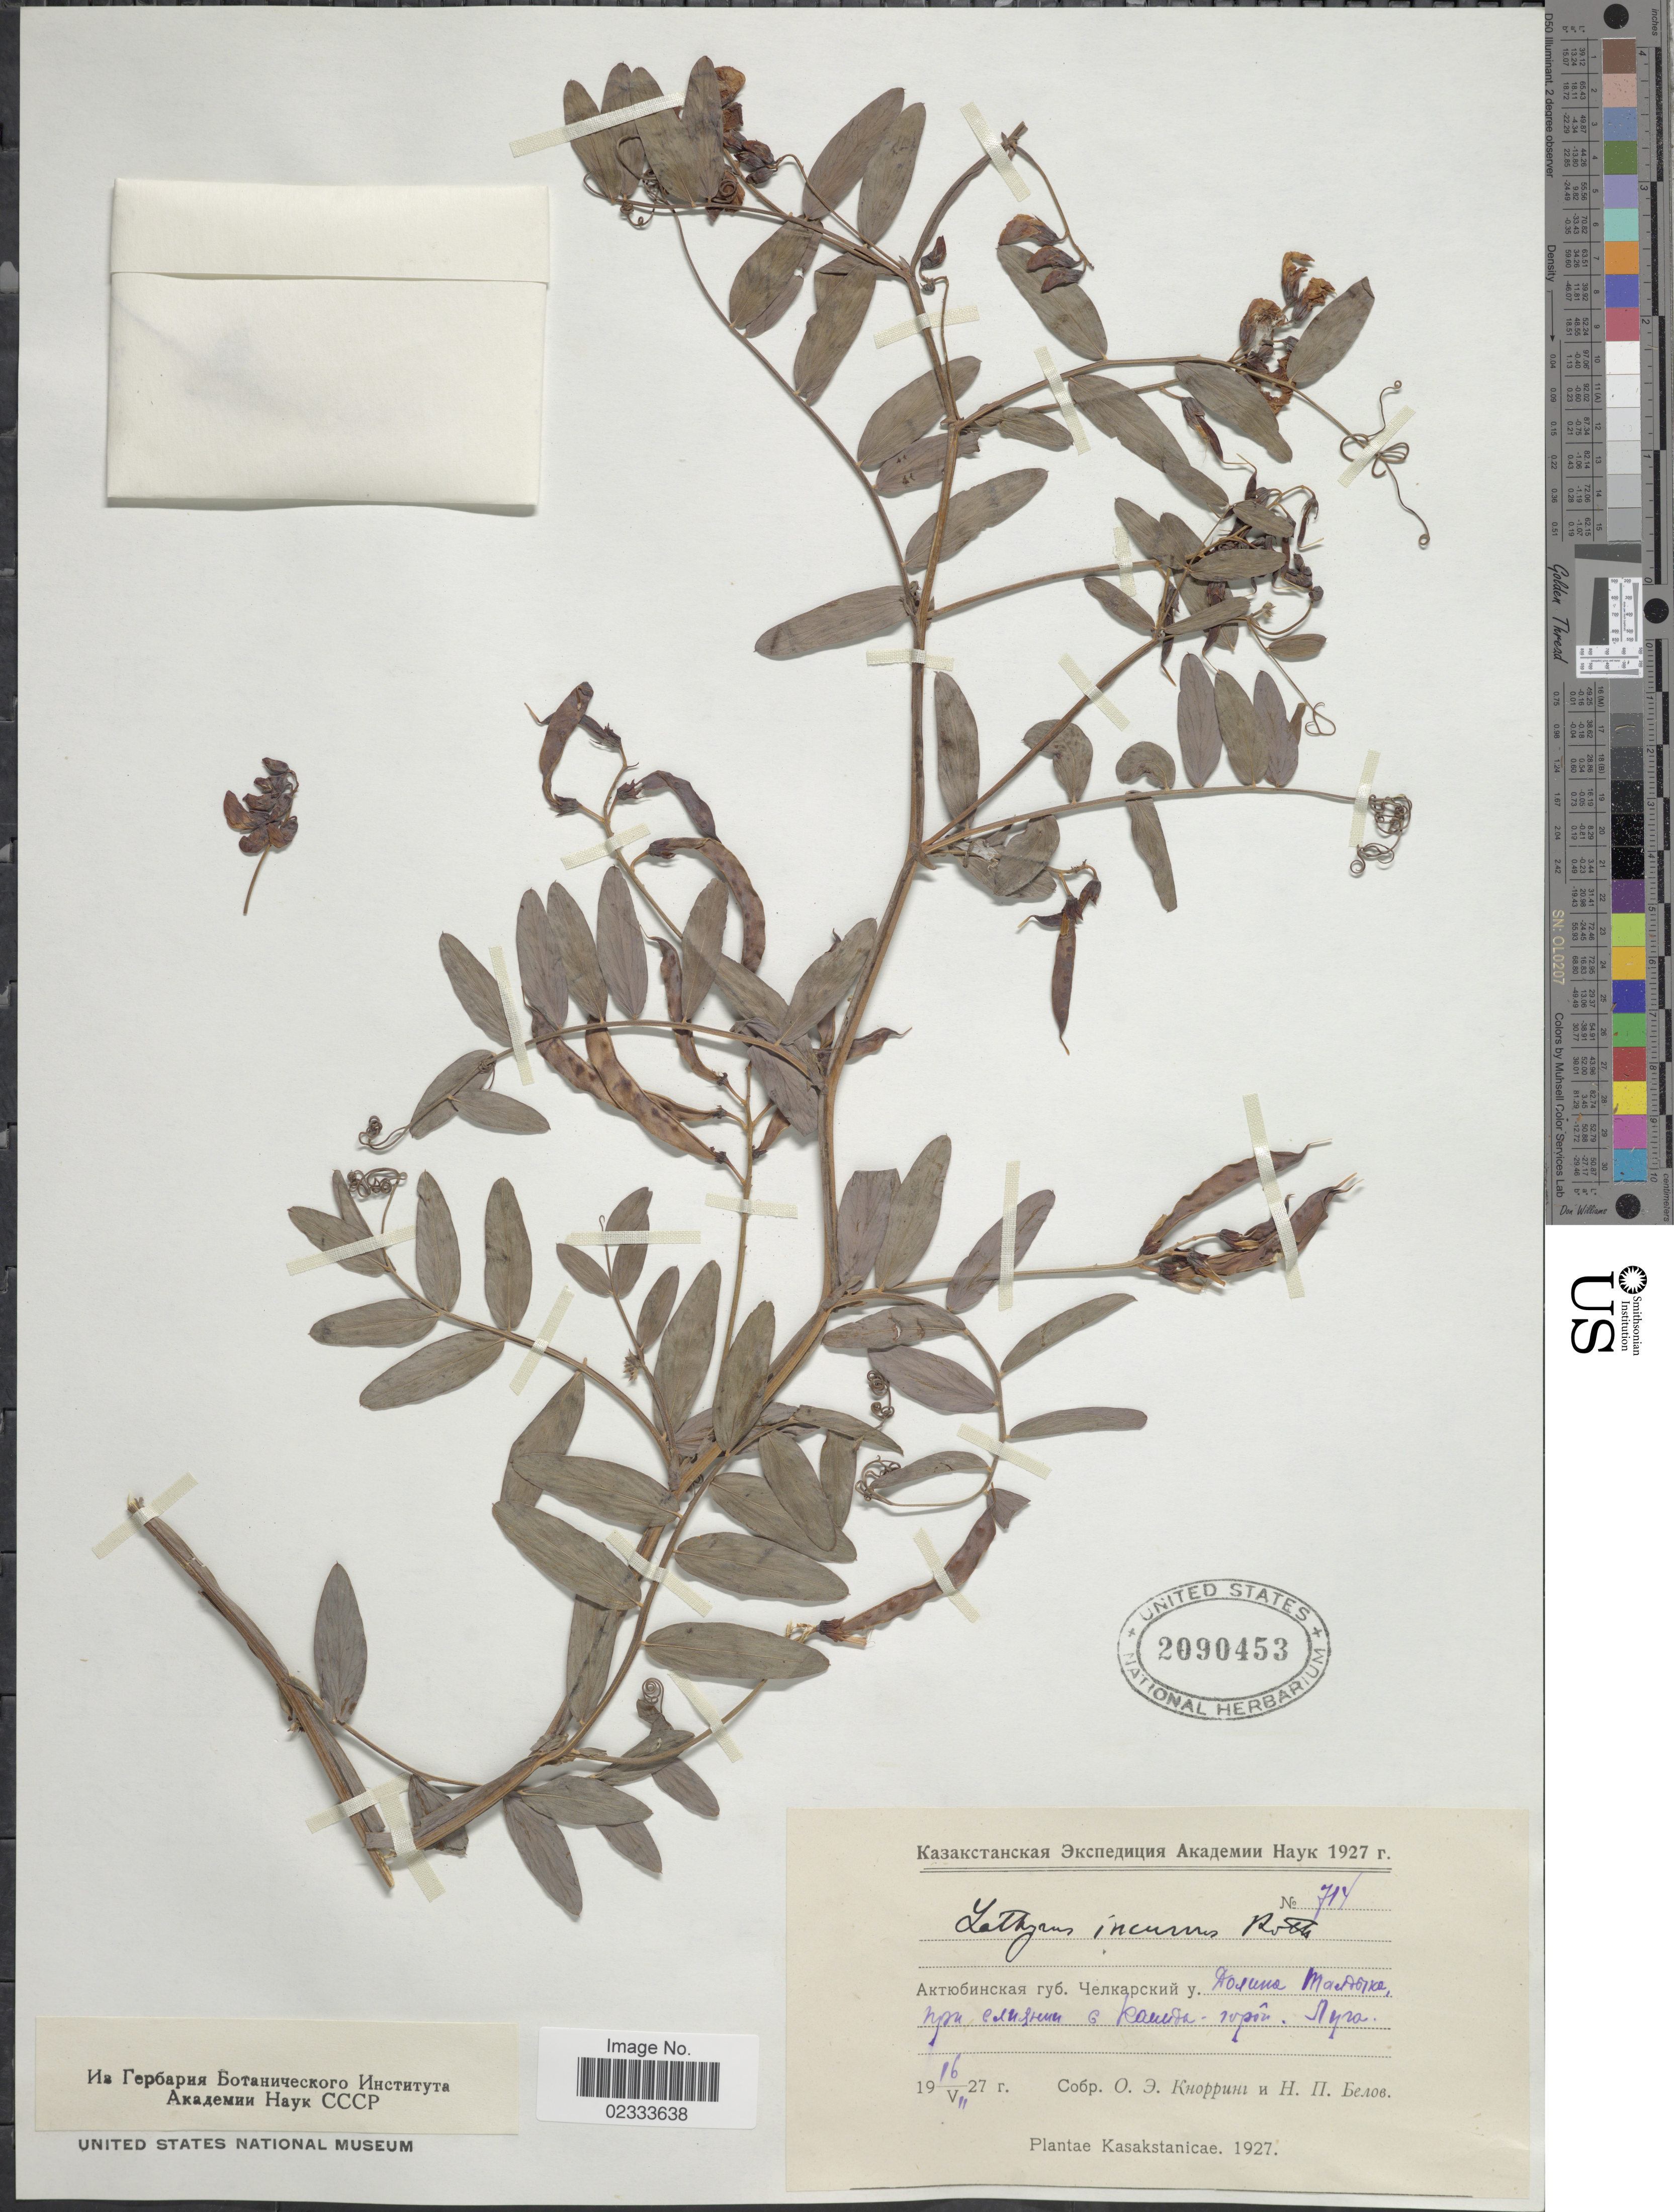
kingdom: Plantae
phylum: Tracheophyta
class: Magnoliopsida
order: Fabales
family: Fabaceae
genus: Lathyrus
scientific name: Lathyrus incurvus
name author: (Roth) Willd.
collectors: O. Knorring & N. Belov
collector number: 714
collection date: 1927-07-16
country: Kazakhstan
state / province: Aqtobe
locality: District Shalkar, Valley Taldyk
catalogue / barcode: US 2090453